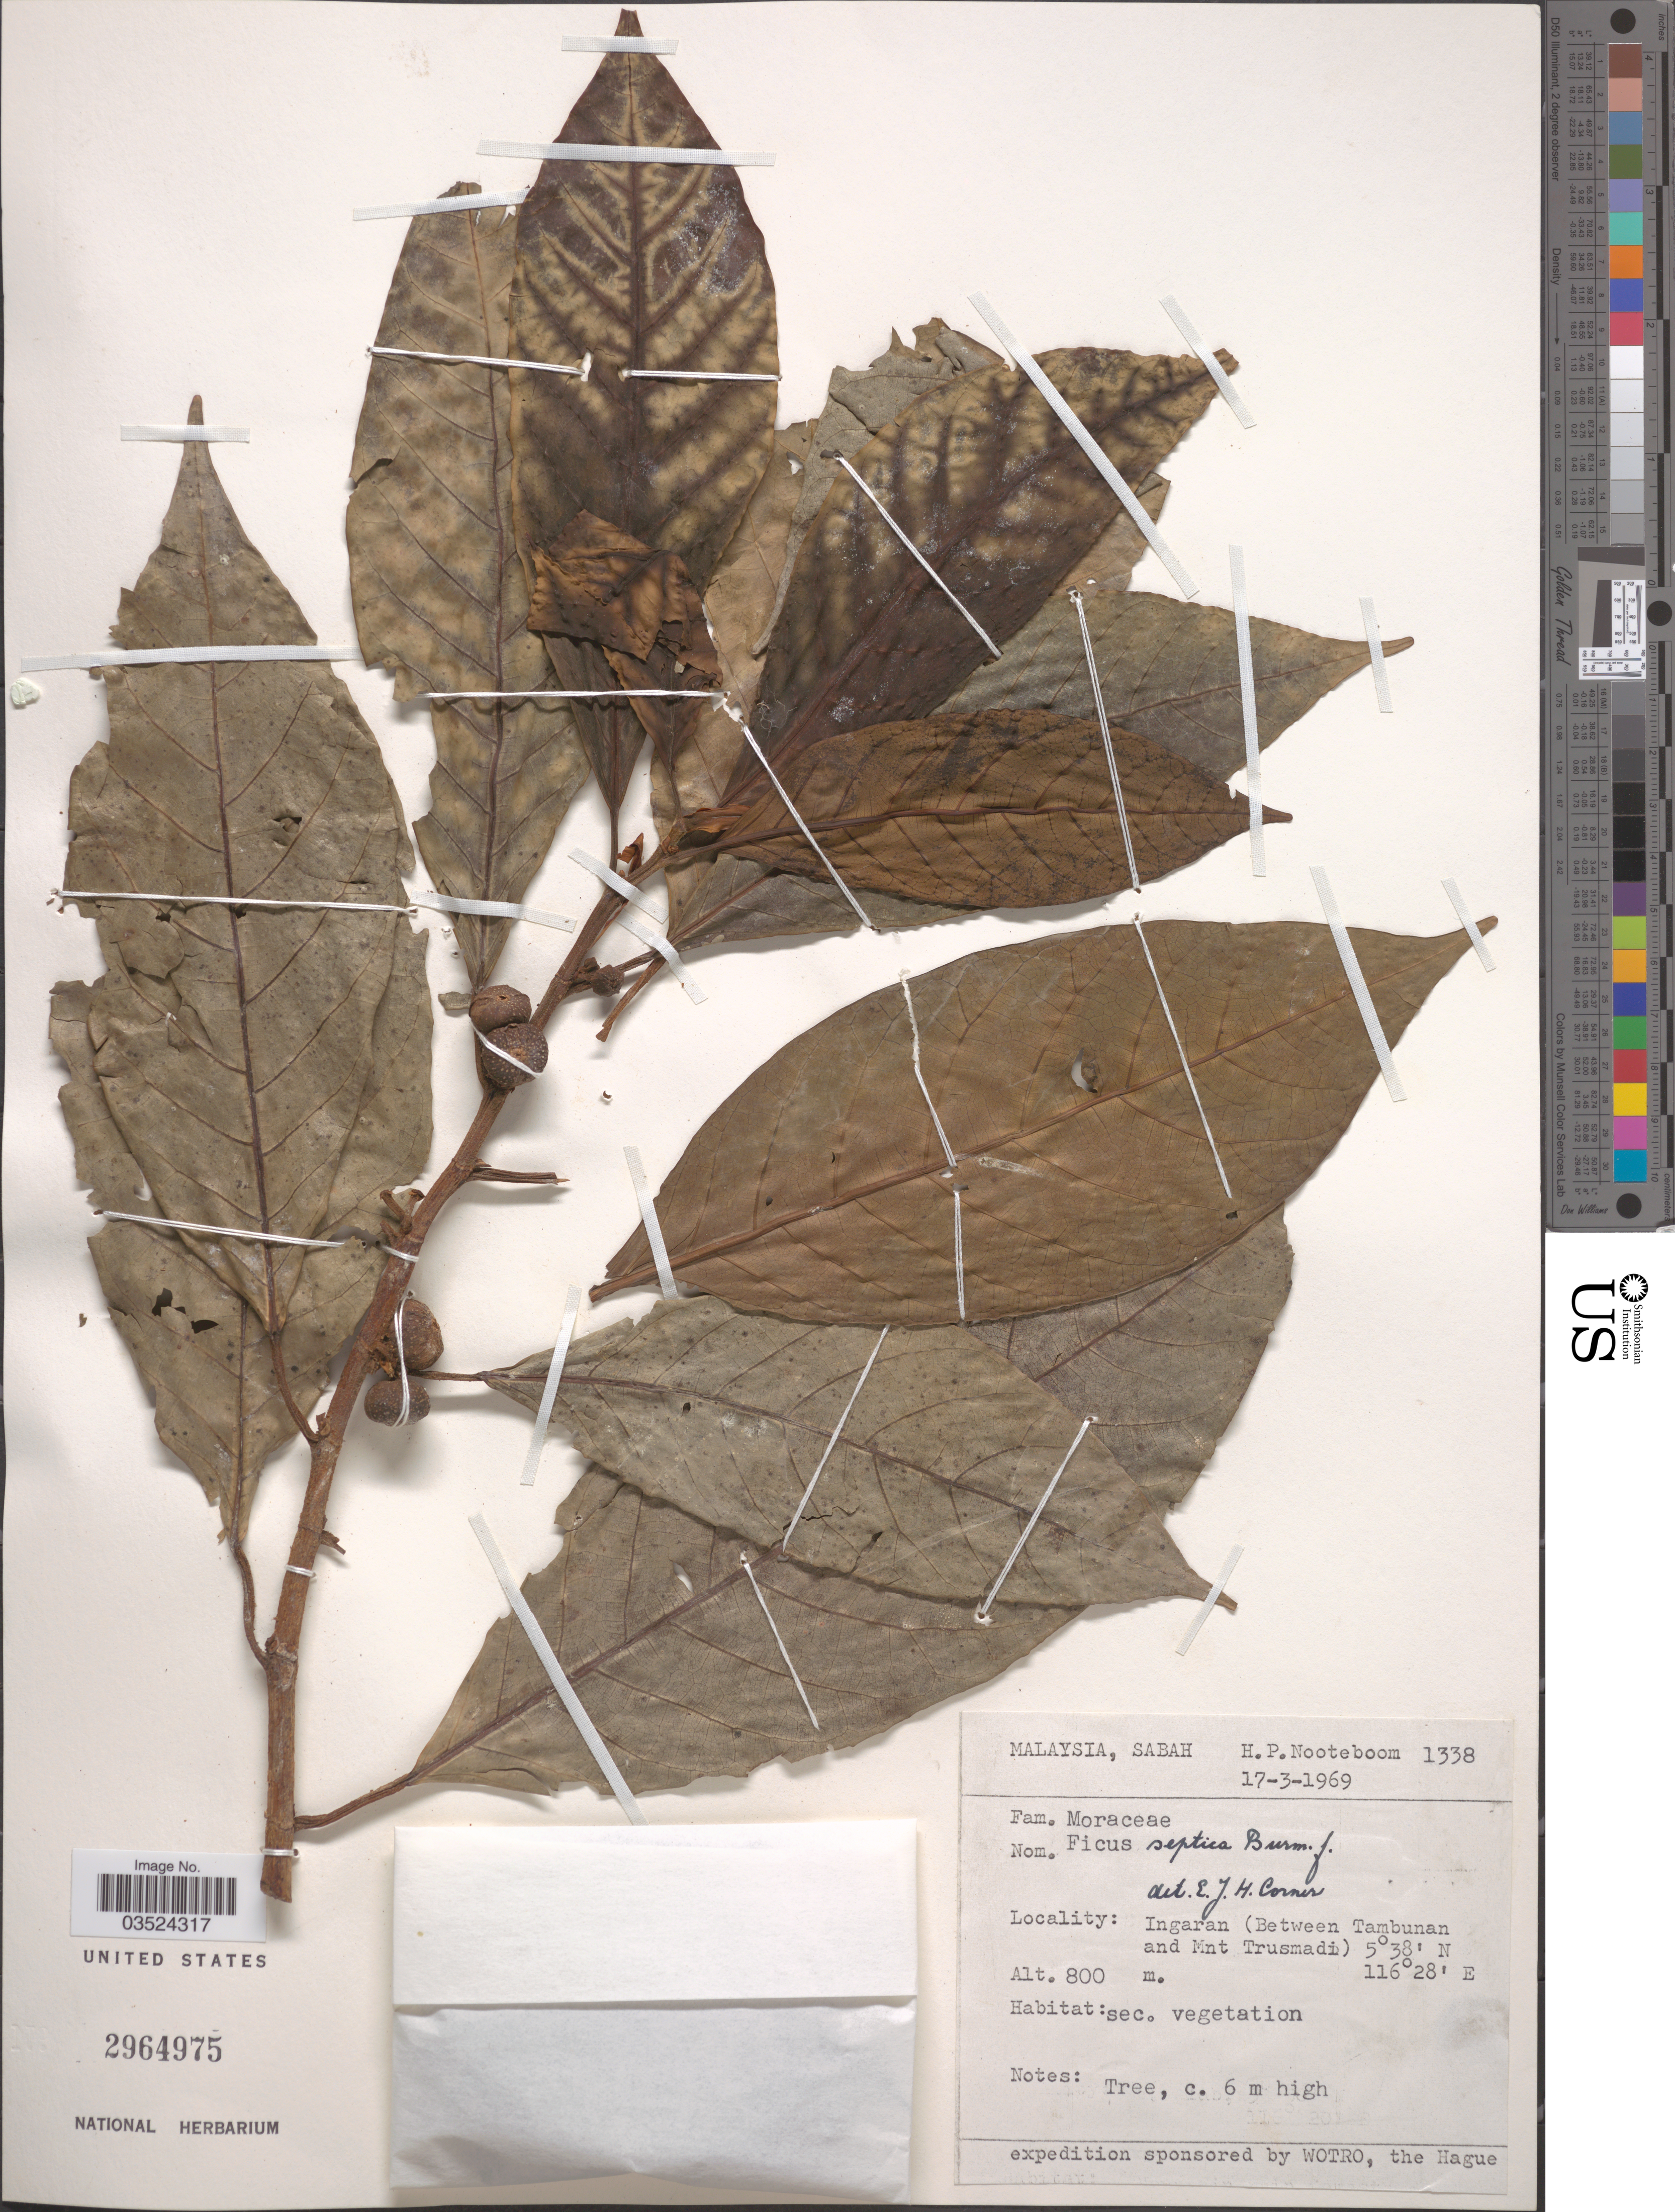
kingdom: Plantae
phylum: Tracheophyta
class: Magnoliopsida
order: Rosales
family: Moraceae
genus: Ficus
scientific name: Ficus septica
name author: Burm. f.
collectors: H. P. Nooteboom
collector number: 1338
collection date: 1969-03-17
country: Malaysia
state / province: Sabah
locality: Ingaran (Between Tambunan and Mnt Trusmadi).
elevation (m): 800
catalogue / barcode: US 2964975